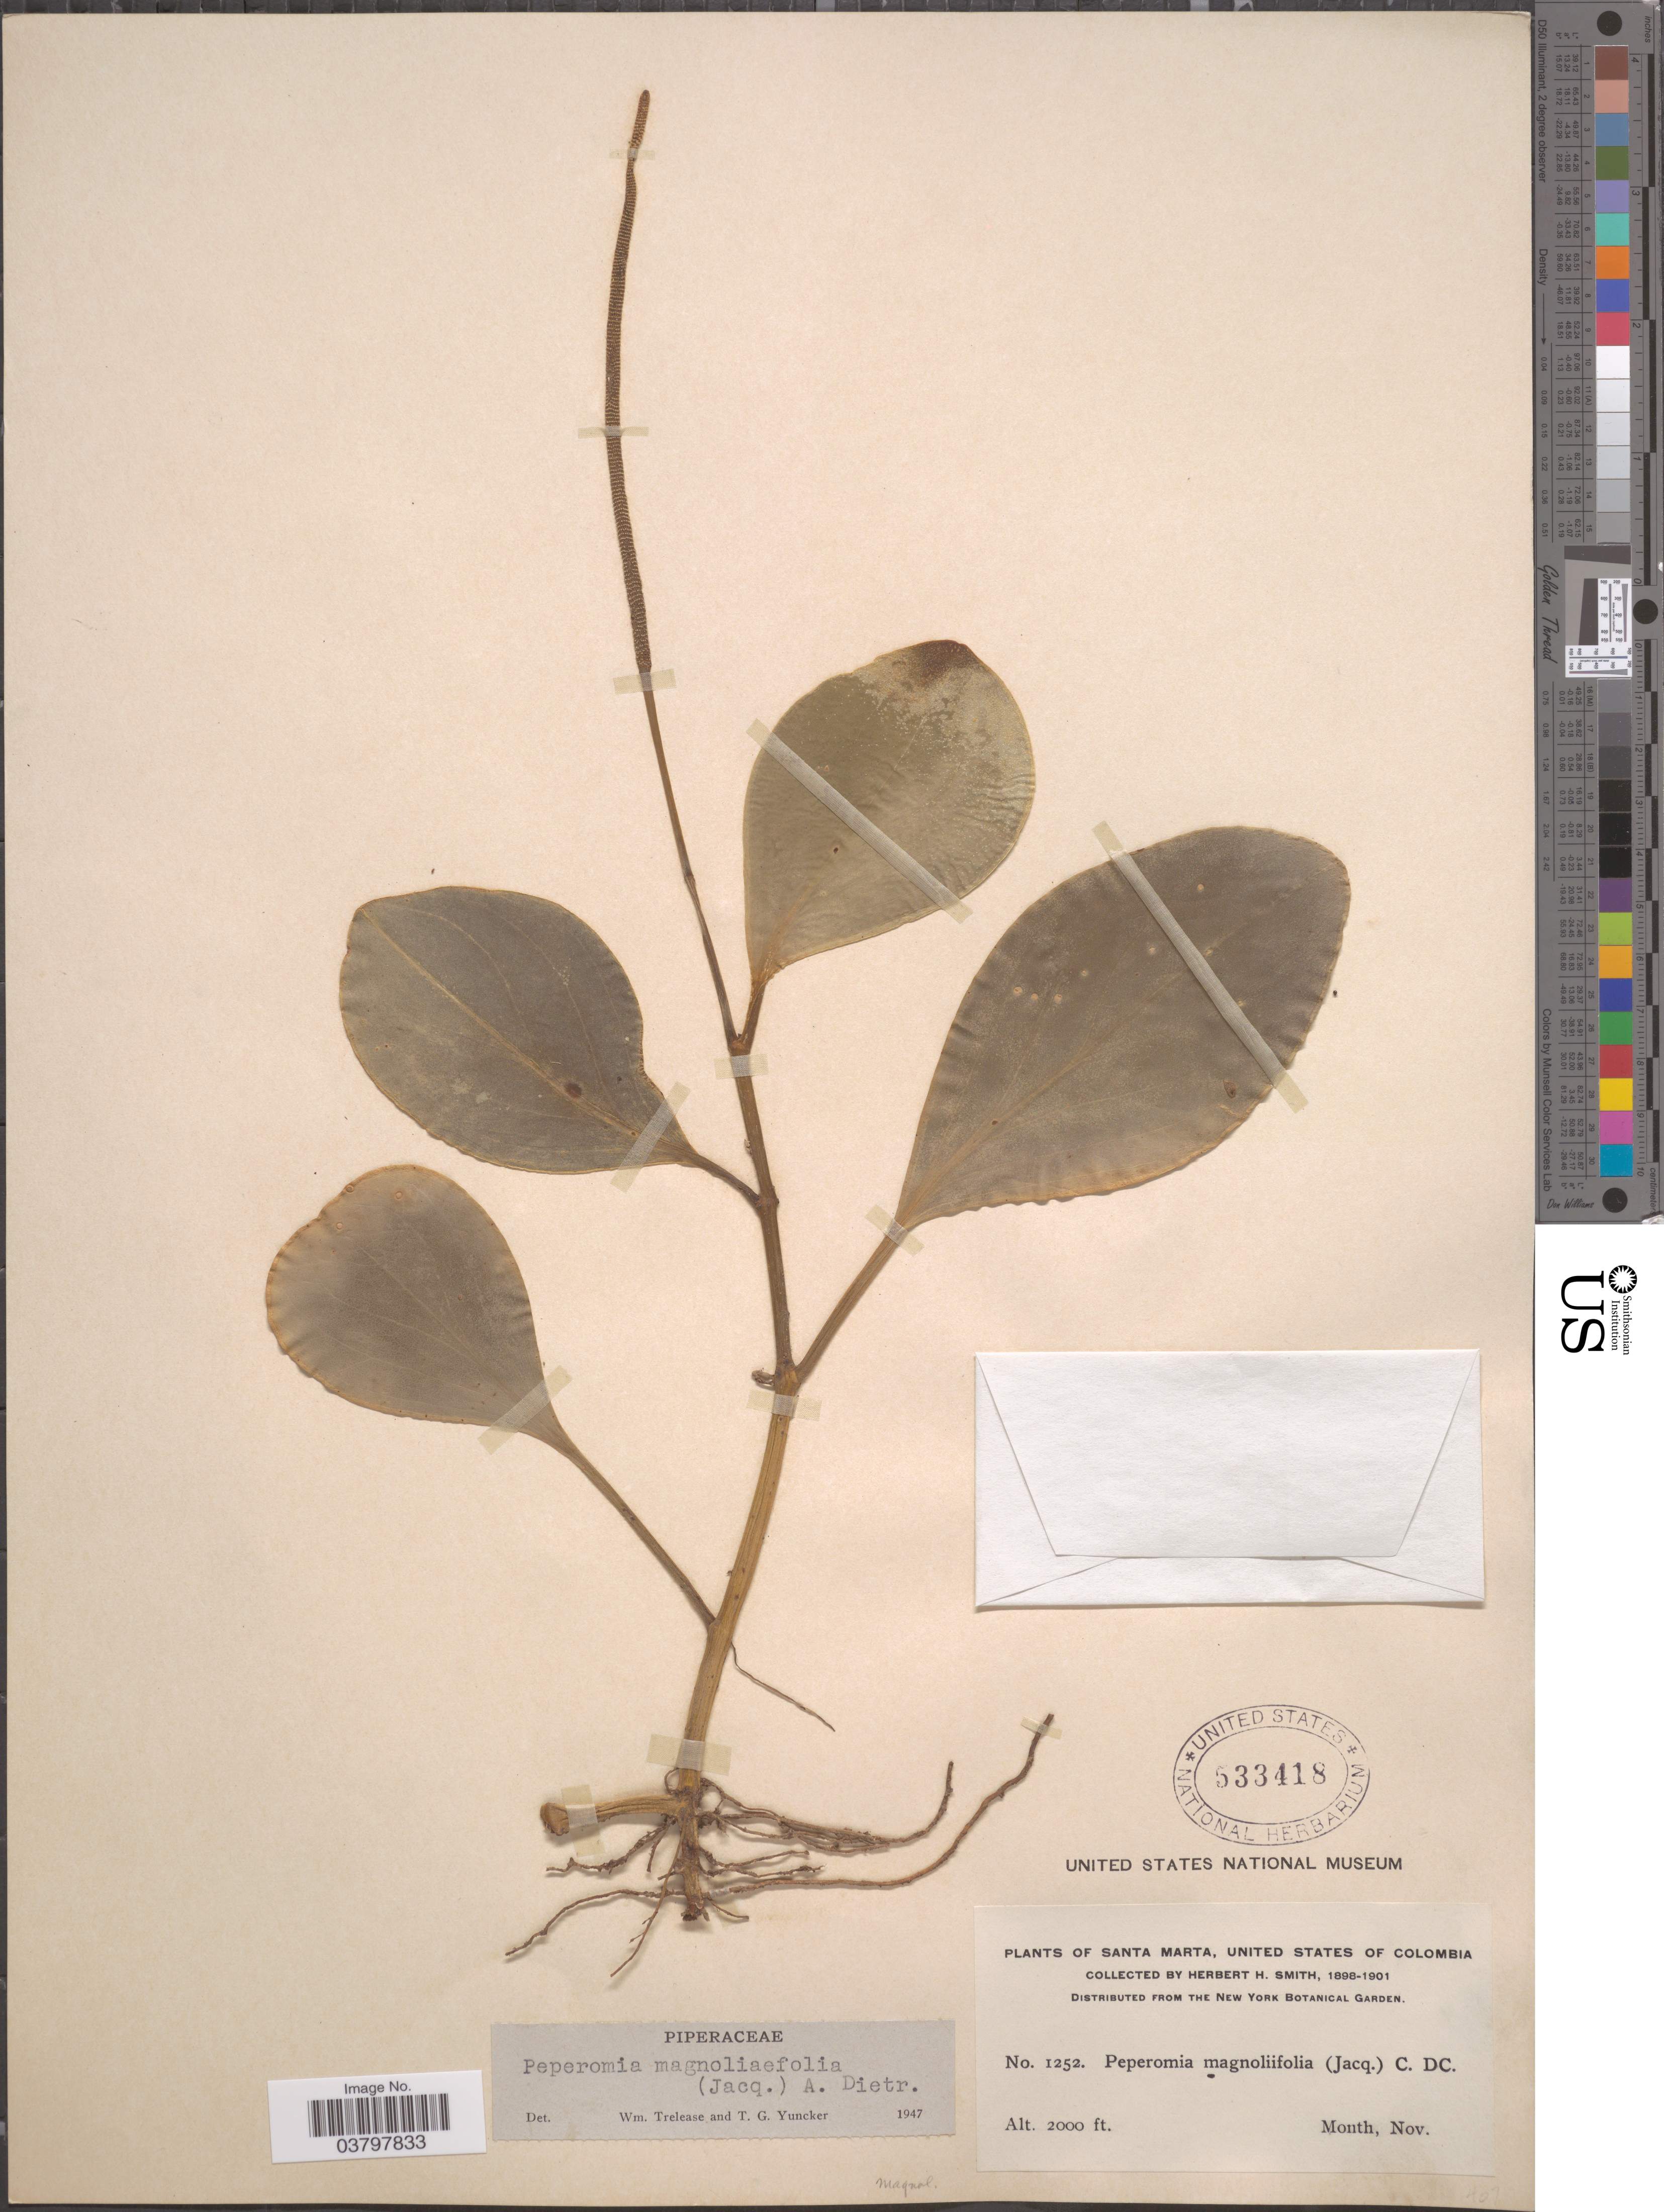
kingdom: Plantae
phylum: Tracheophyta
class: Magnoliopsida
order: Piperales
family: Piperaceae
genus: Peperomia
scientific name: Peperomia magnoliifolia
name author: (Jacq.) A. Dietr.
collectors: Herbert H. Smith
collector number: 1252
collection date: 1898-11/1901-11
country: Colombia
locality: Santa Marta, United States of Colombia.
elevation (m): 610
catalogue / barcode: US 533418